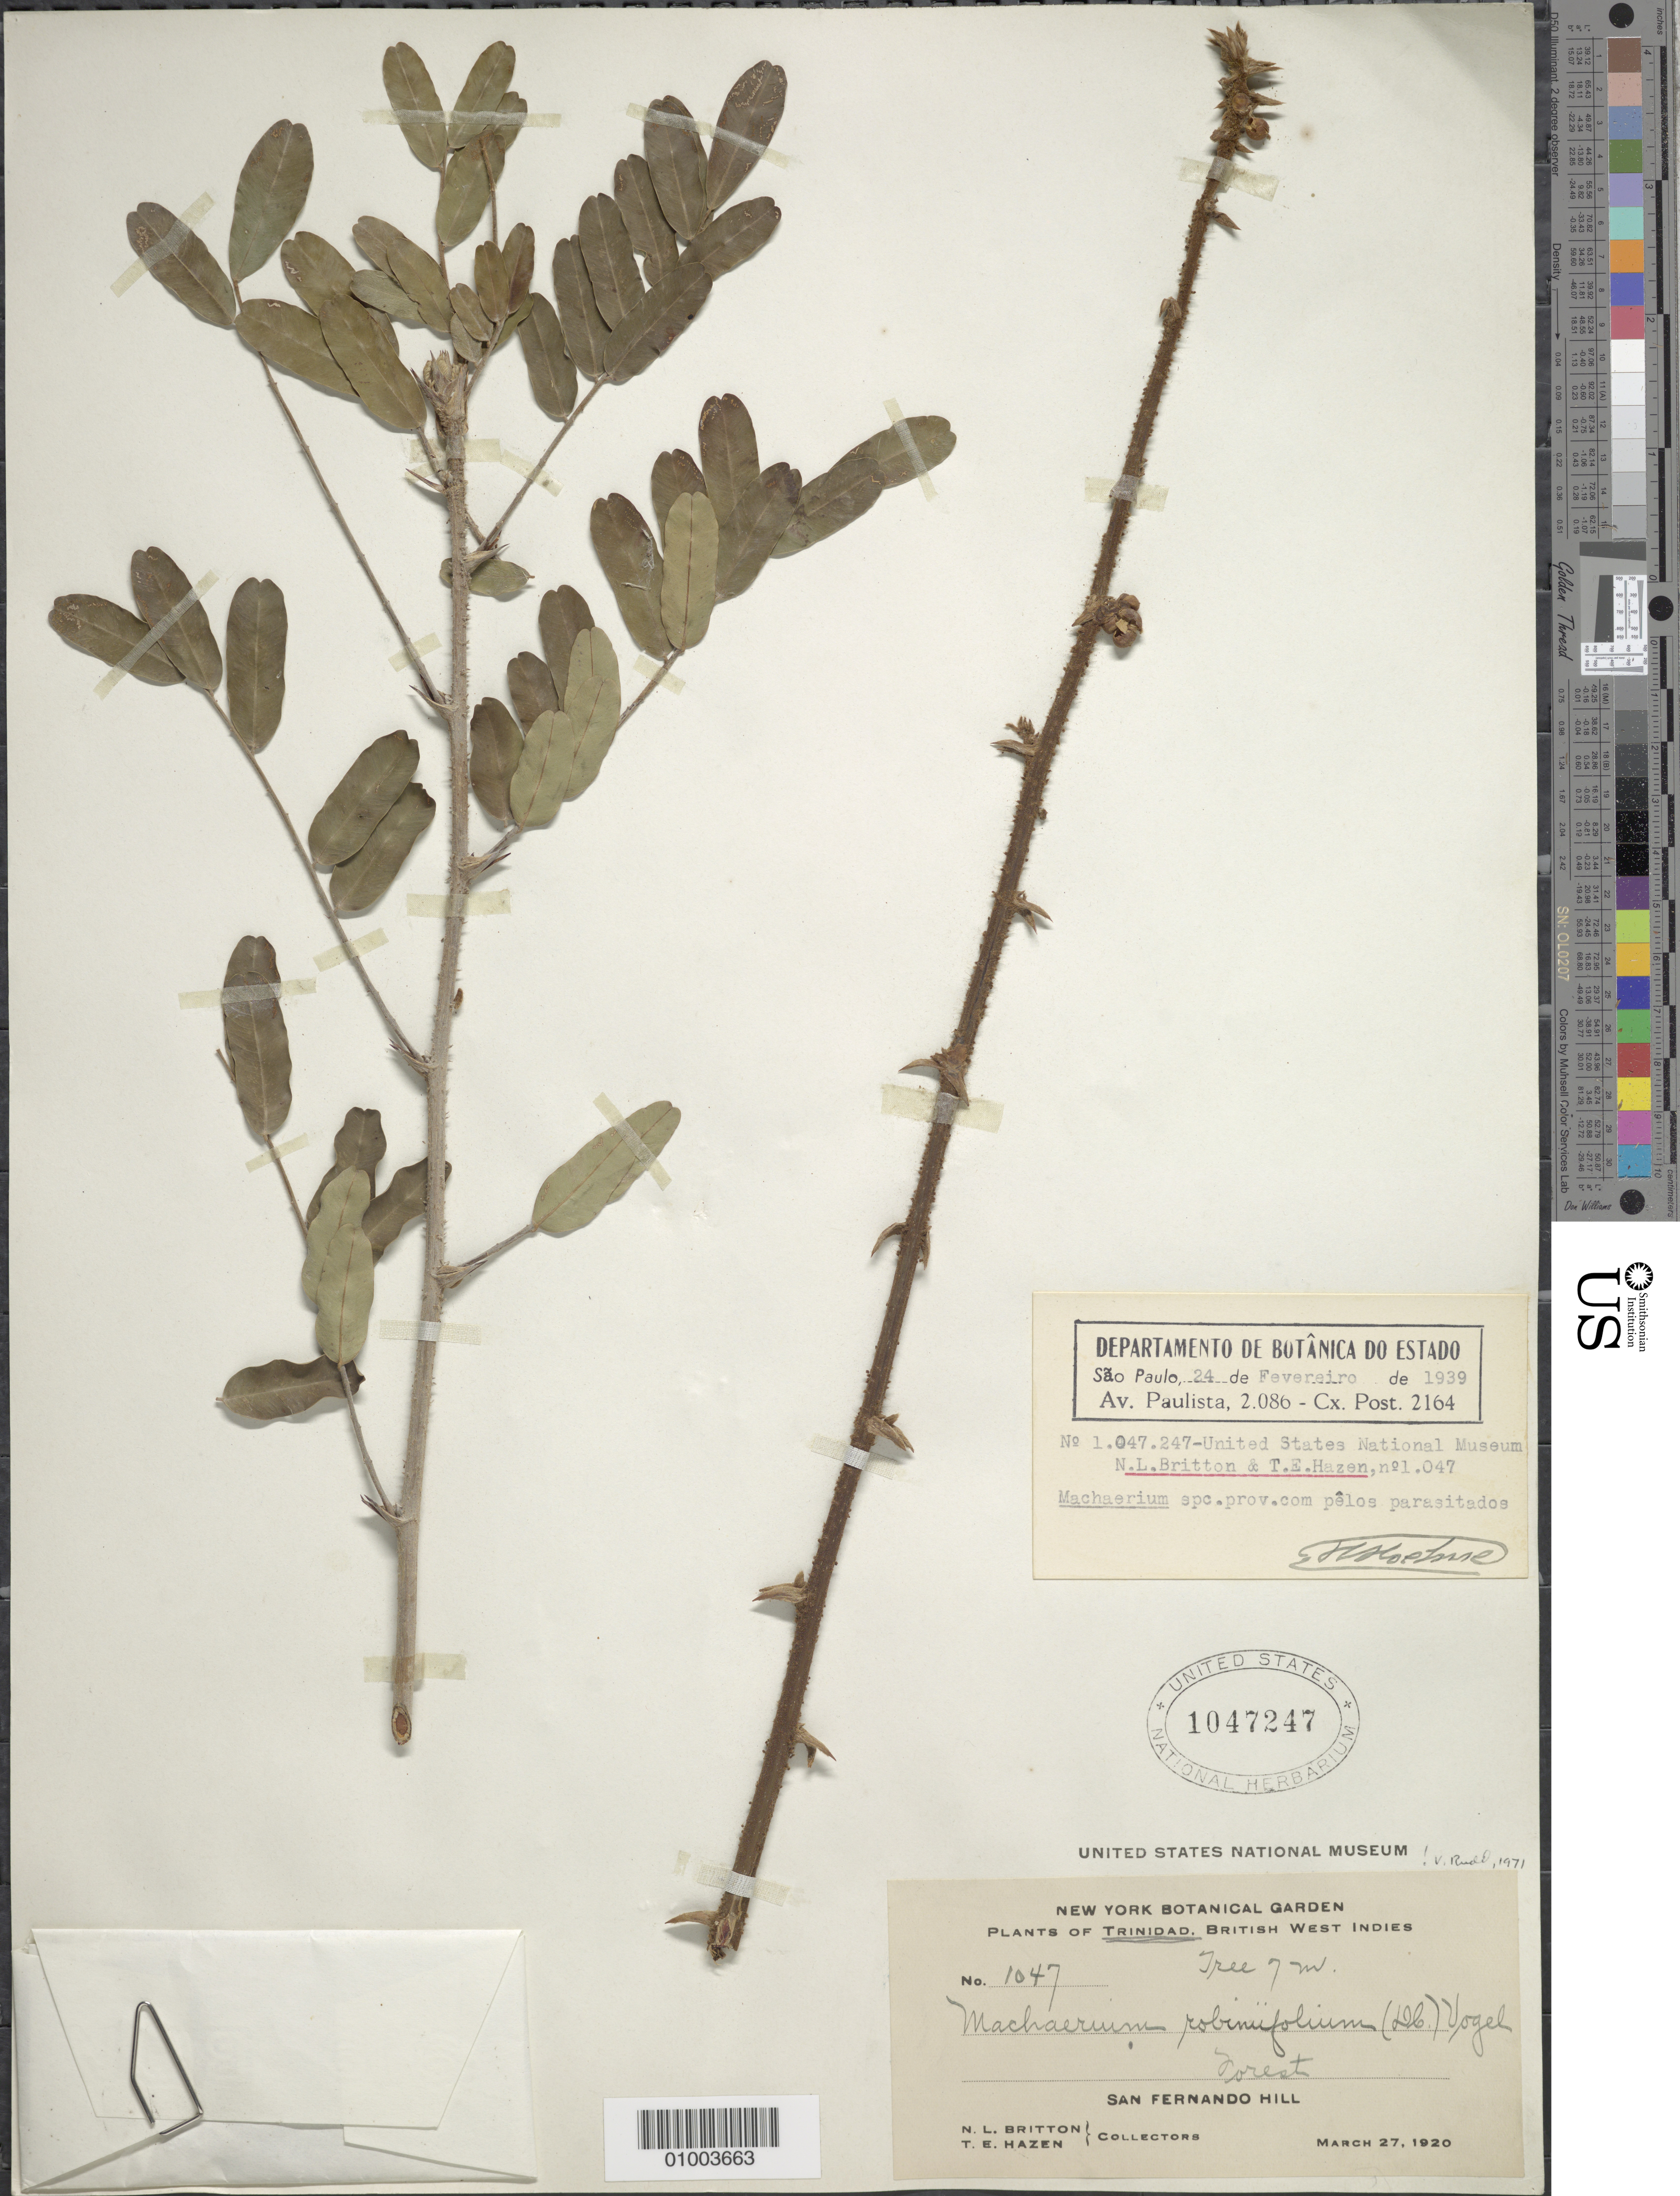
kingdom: Plantae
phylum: Tracheophyta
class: Magnoliopsida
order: Fabales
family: Fabaceae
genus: Machaerium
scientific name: Machaerium robinifolium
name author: (DC.) Vogel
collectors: N. Britton & T. E. Hazen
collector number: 1047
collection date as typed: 27 Mar 1920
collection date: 1920-03-27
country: Trinidad and Tobago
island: Trinidad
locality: Forest. San Fernando Hill. Tree 7m.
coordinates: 0 N, 0 E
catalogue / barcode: US 1047247